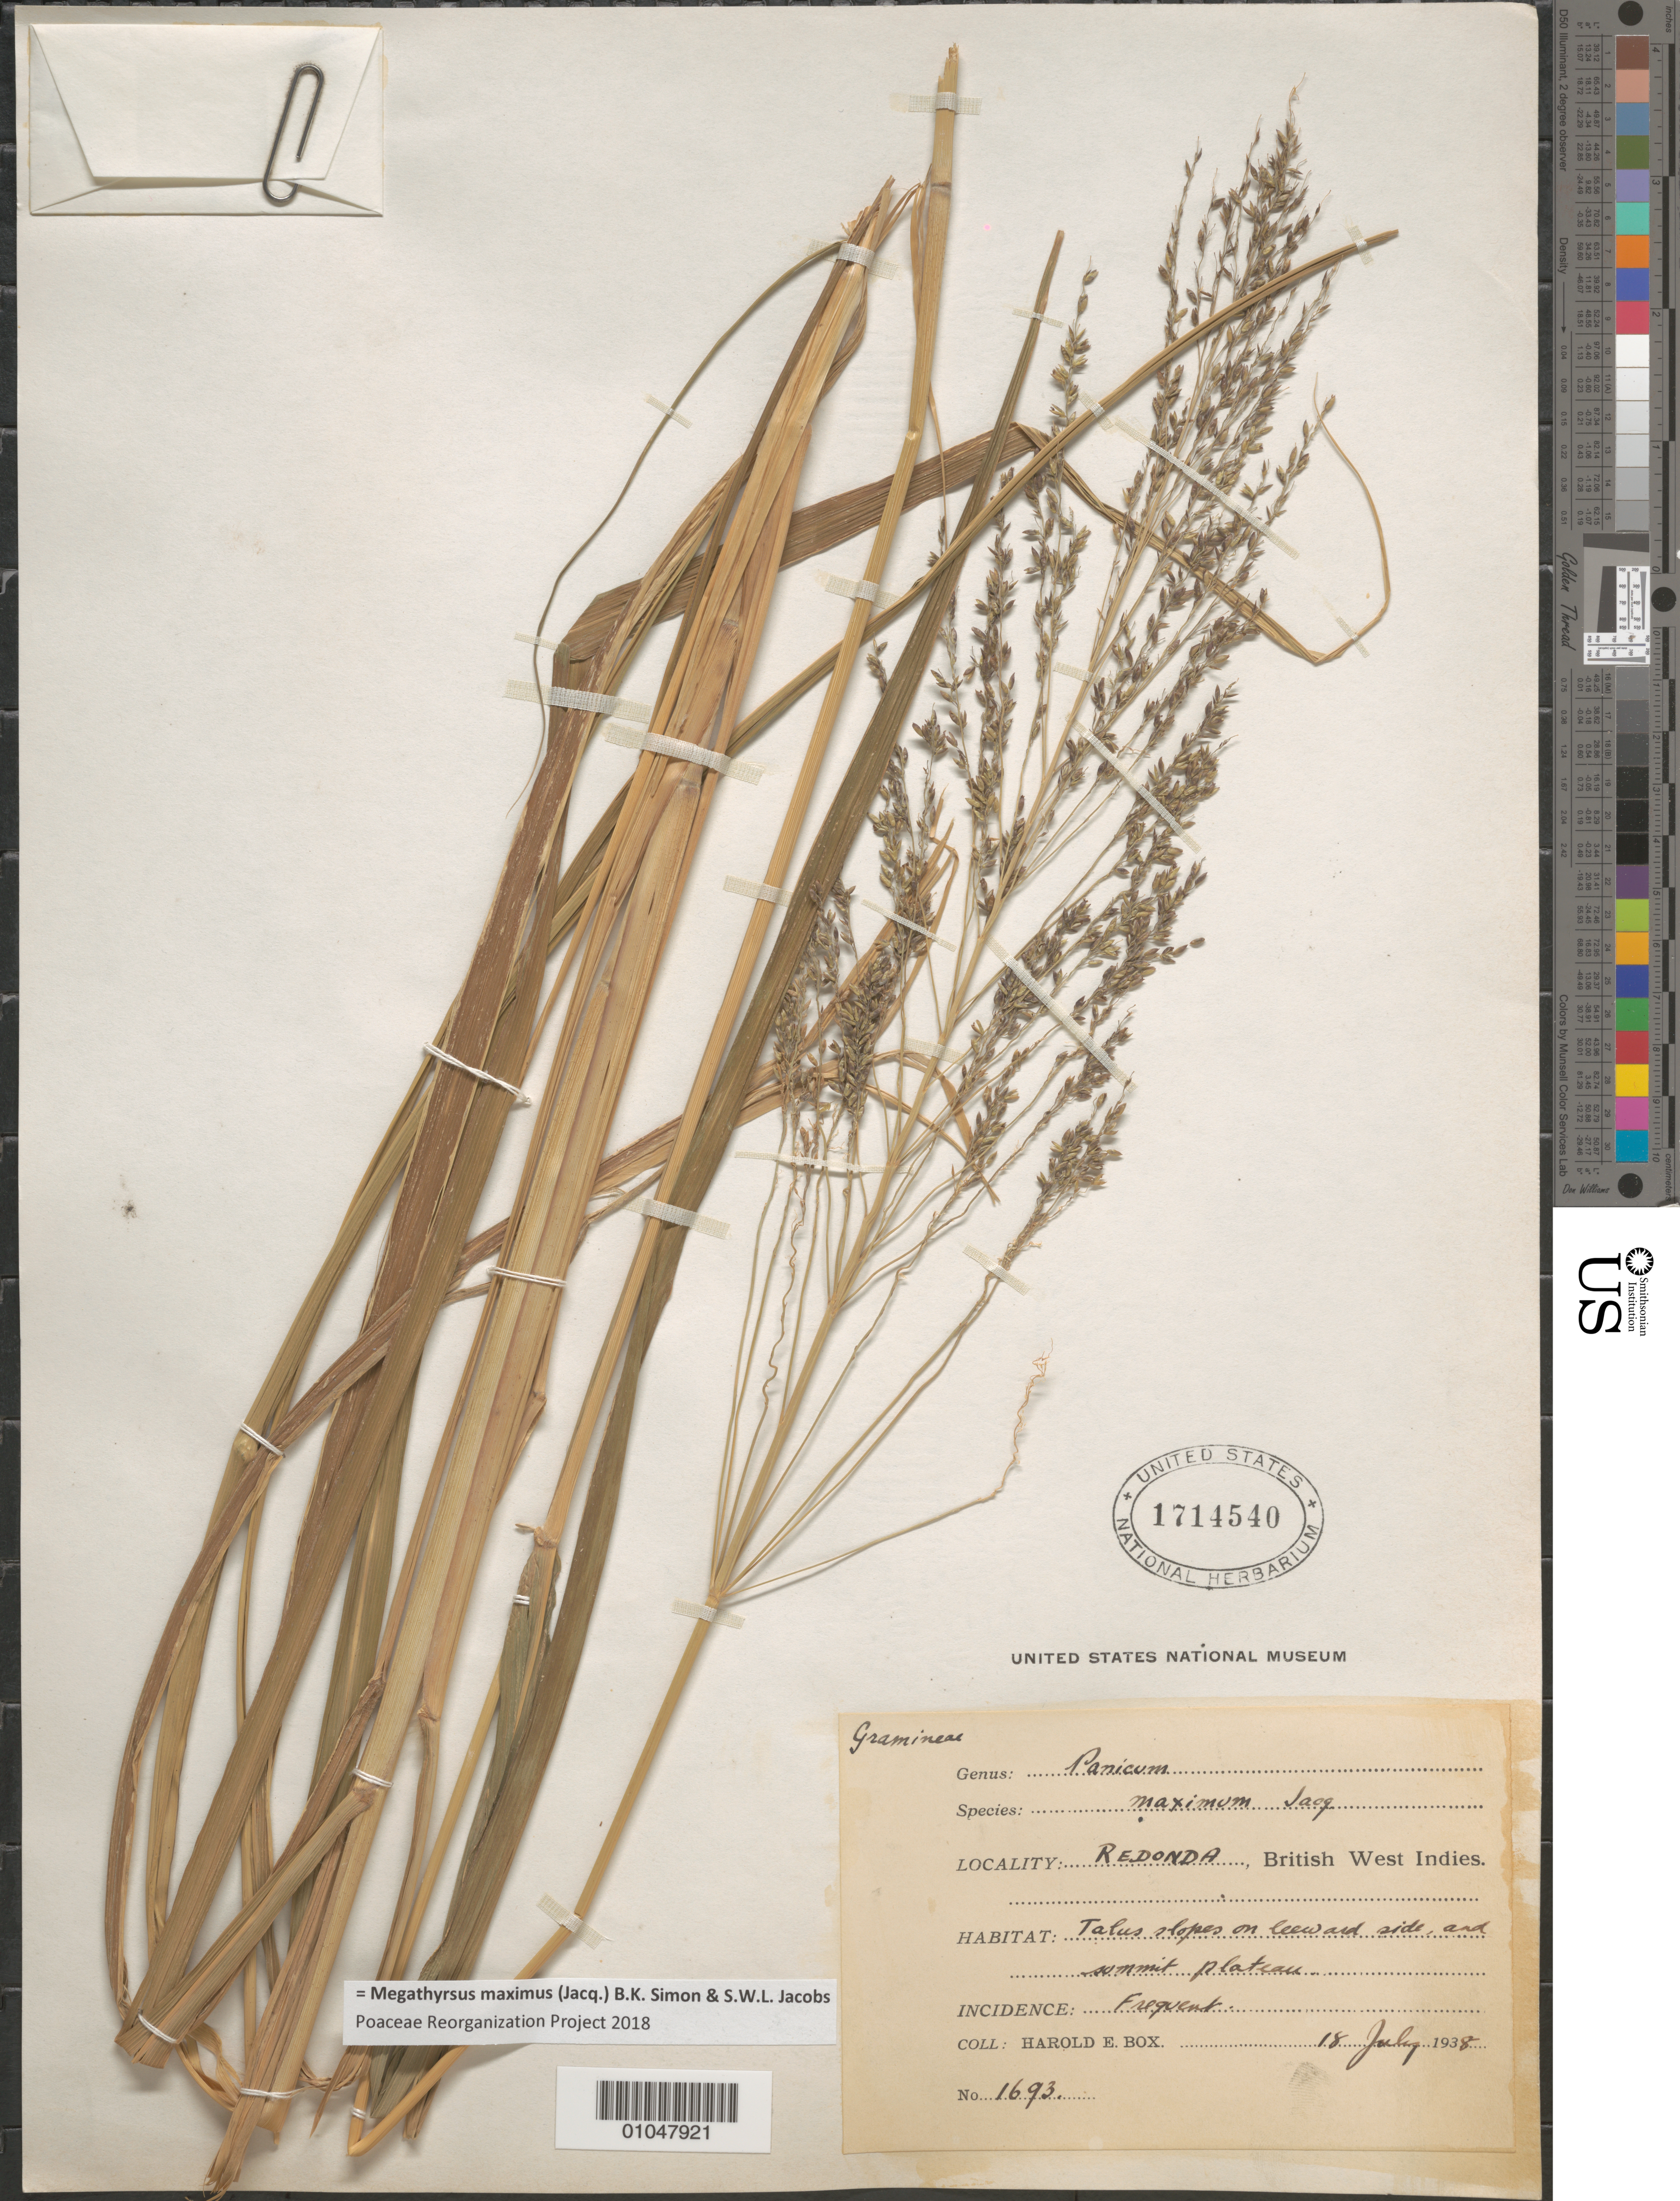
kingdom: Plantae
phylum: Tracheophyta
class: Liliopsida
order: Poales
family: Poaceae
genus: Panicum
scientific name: Panicum maximum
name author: Jacq.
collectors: H. E. Box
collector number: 1693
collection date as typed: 18 Jul 1938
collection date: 1938-07-18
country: Antigua and Barbuda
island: Antigua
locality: Redonda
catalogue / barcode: US 1714540